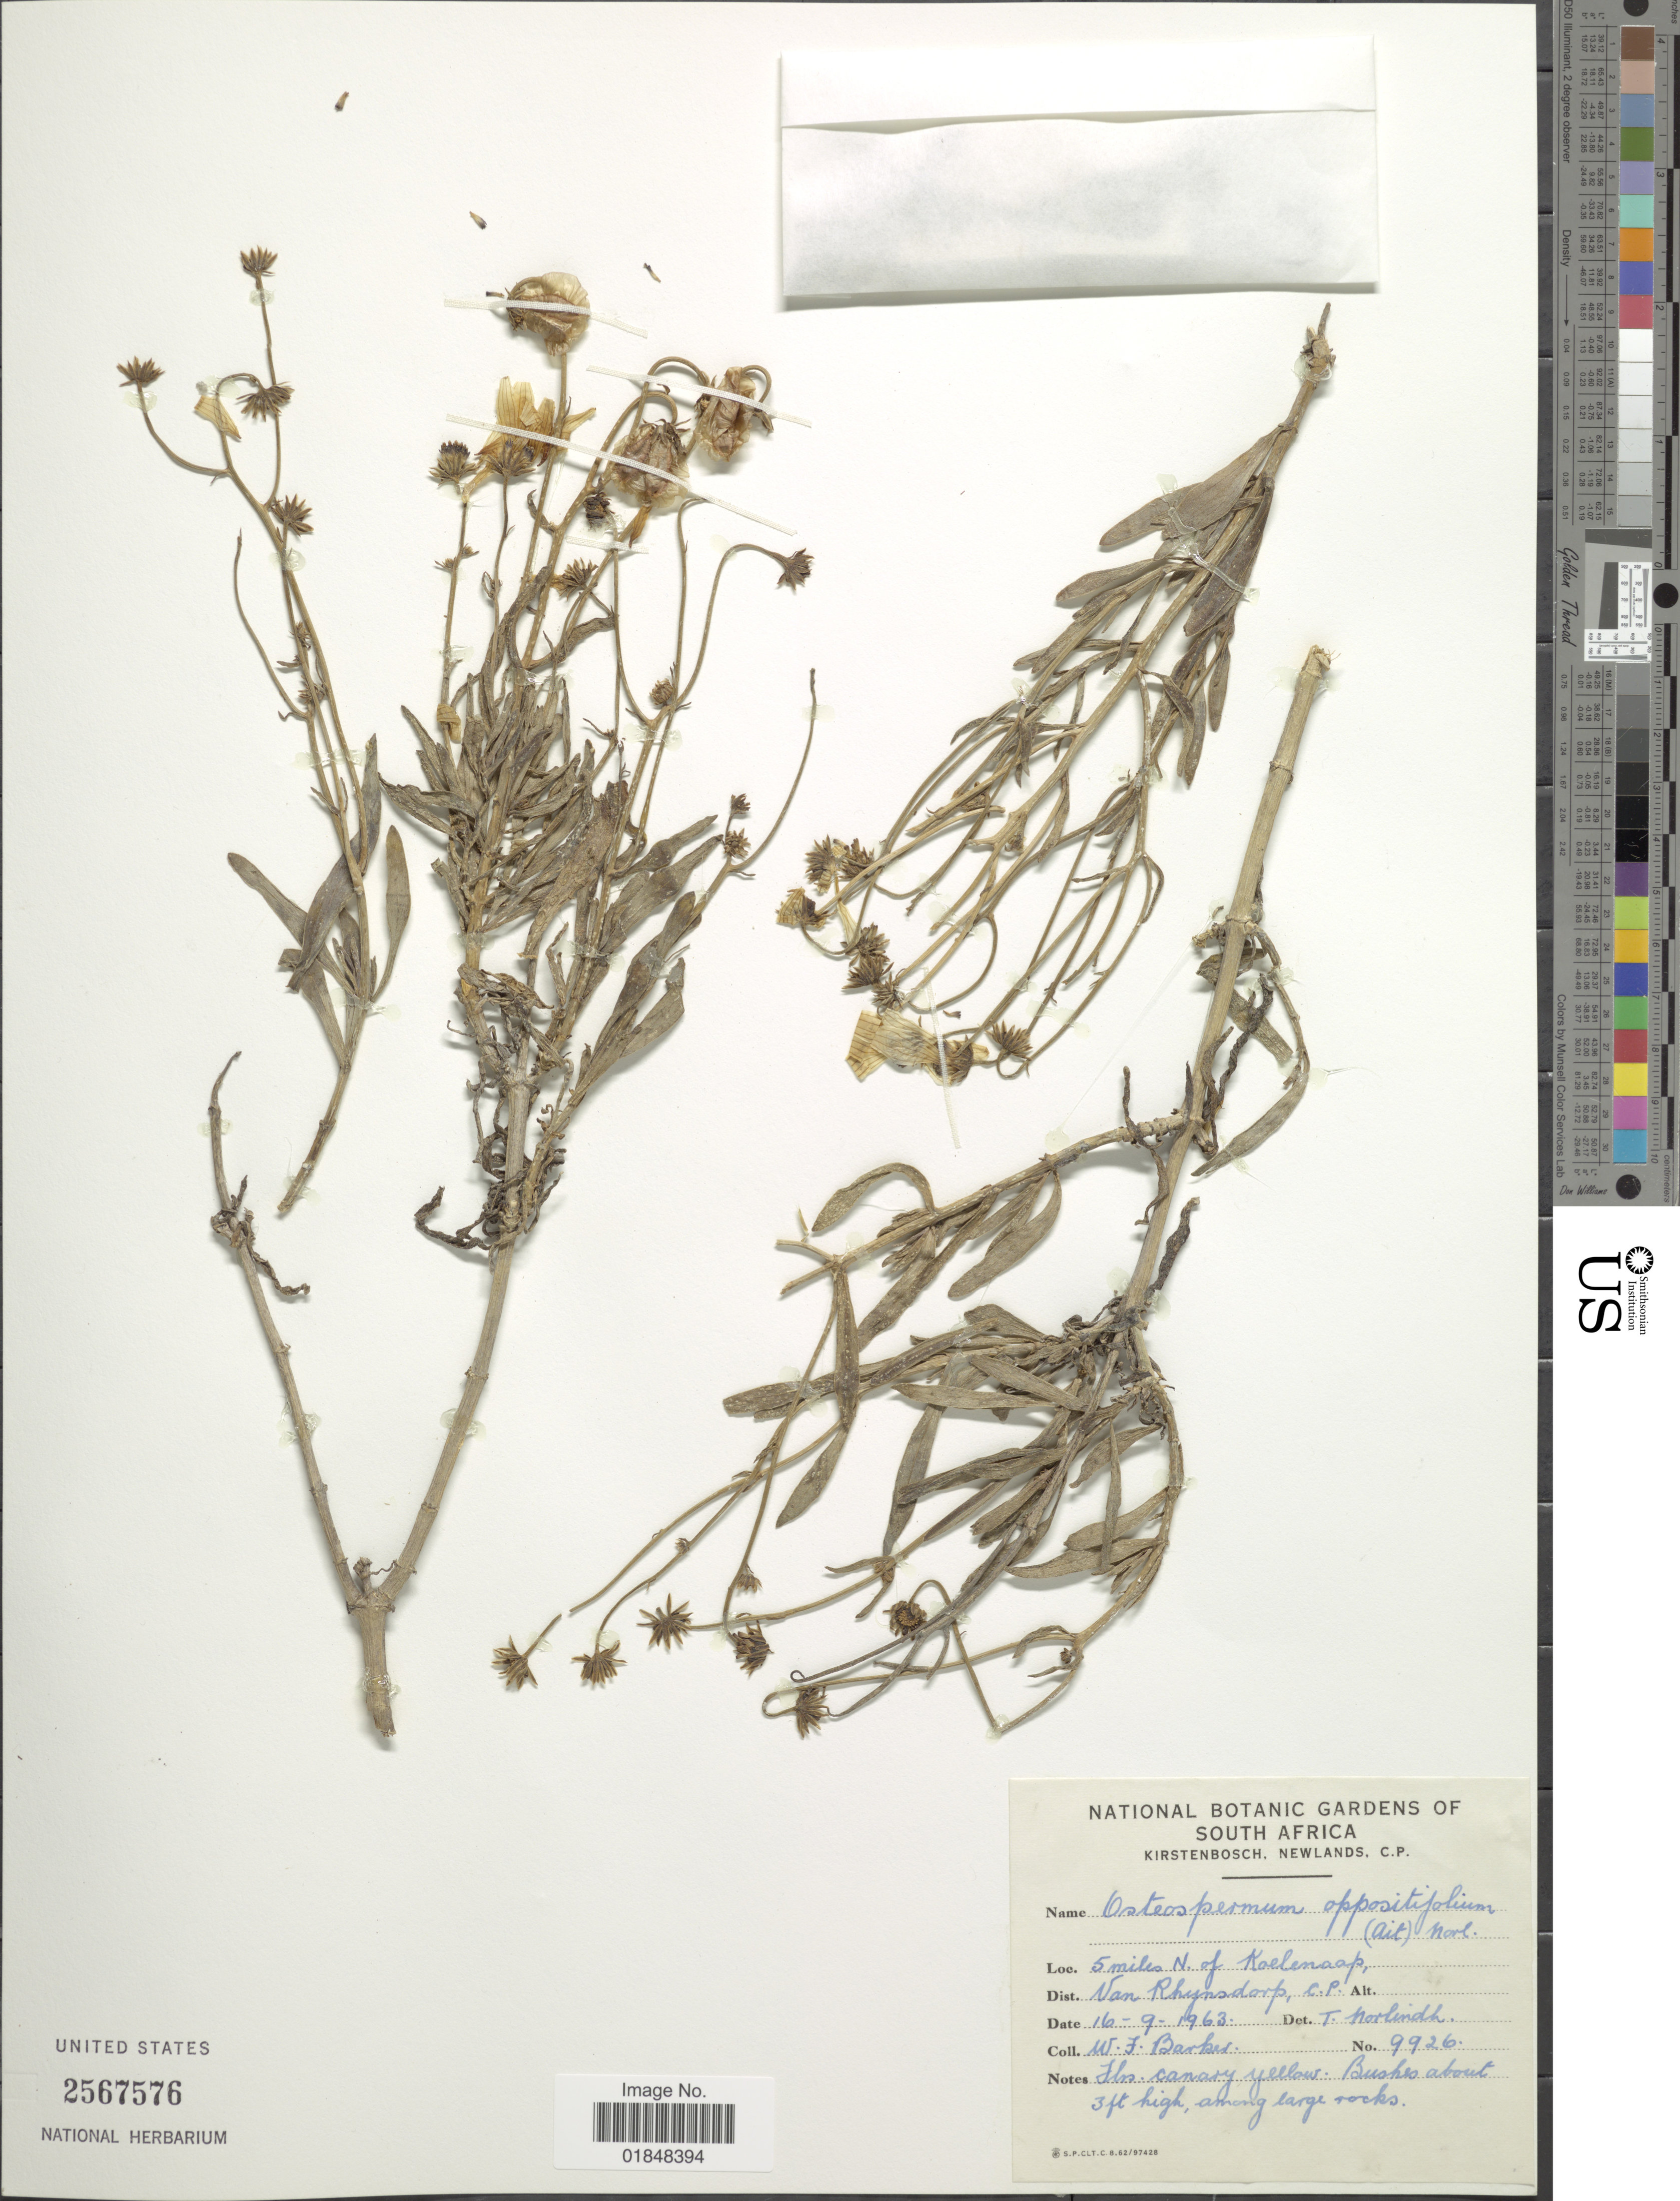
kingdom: Plantae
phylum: Tracheophyta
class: Magnoliopsida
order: Asterales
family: Asteraceae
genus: Osteospermum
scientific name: Osteospermum oppositifolium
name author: (Aiton) Norl.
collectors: W. F. Barker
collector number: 9926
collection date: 1963-09-16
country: South Africa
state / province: Western Cape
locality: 5 miles N of Koelenaap. Dist. Van Rhynsdorp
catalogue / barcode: US 2567576